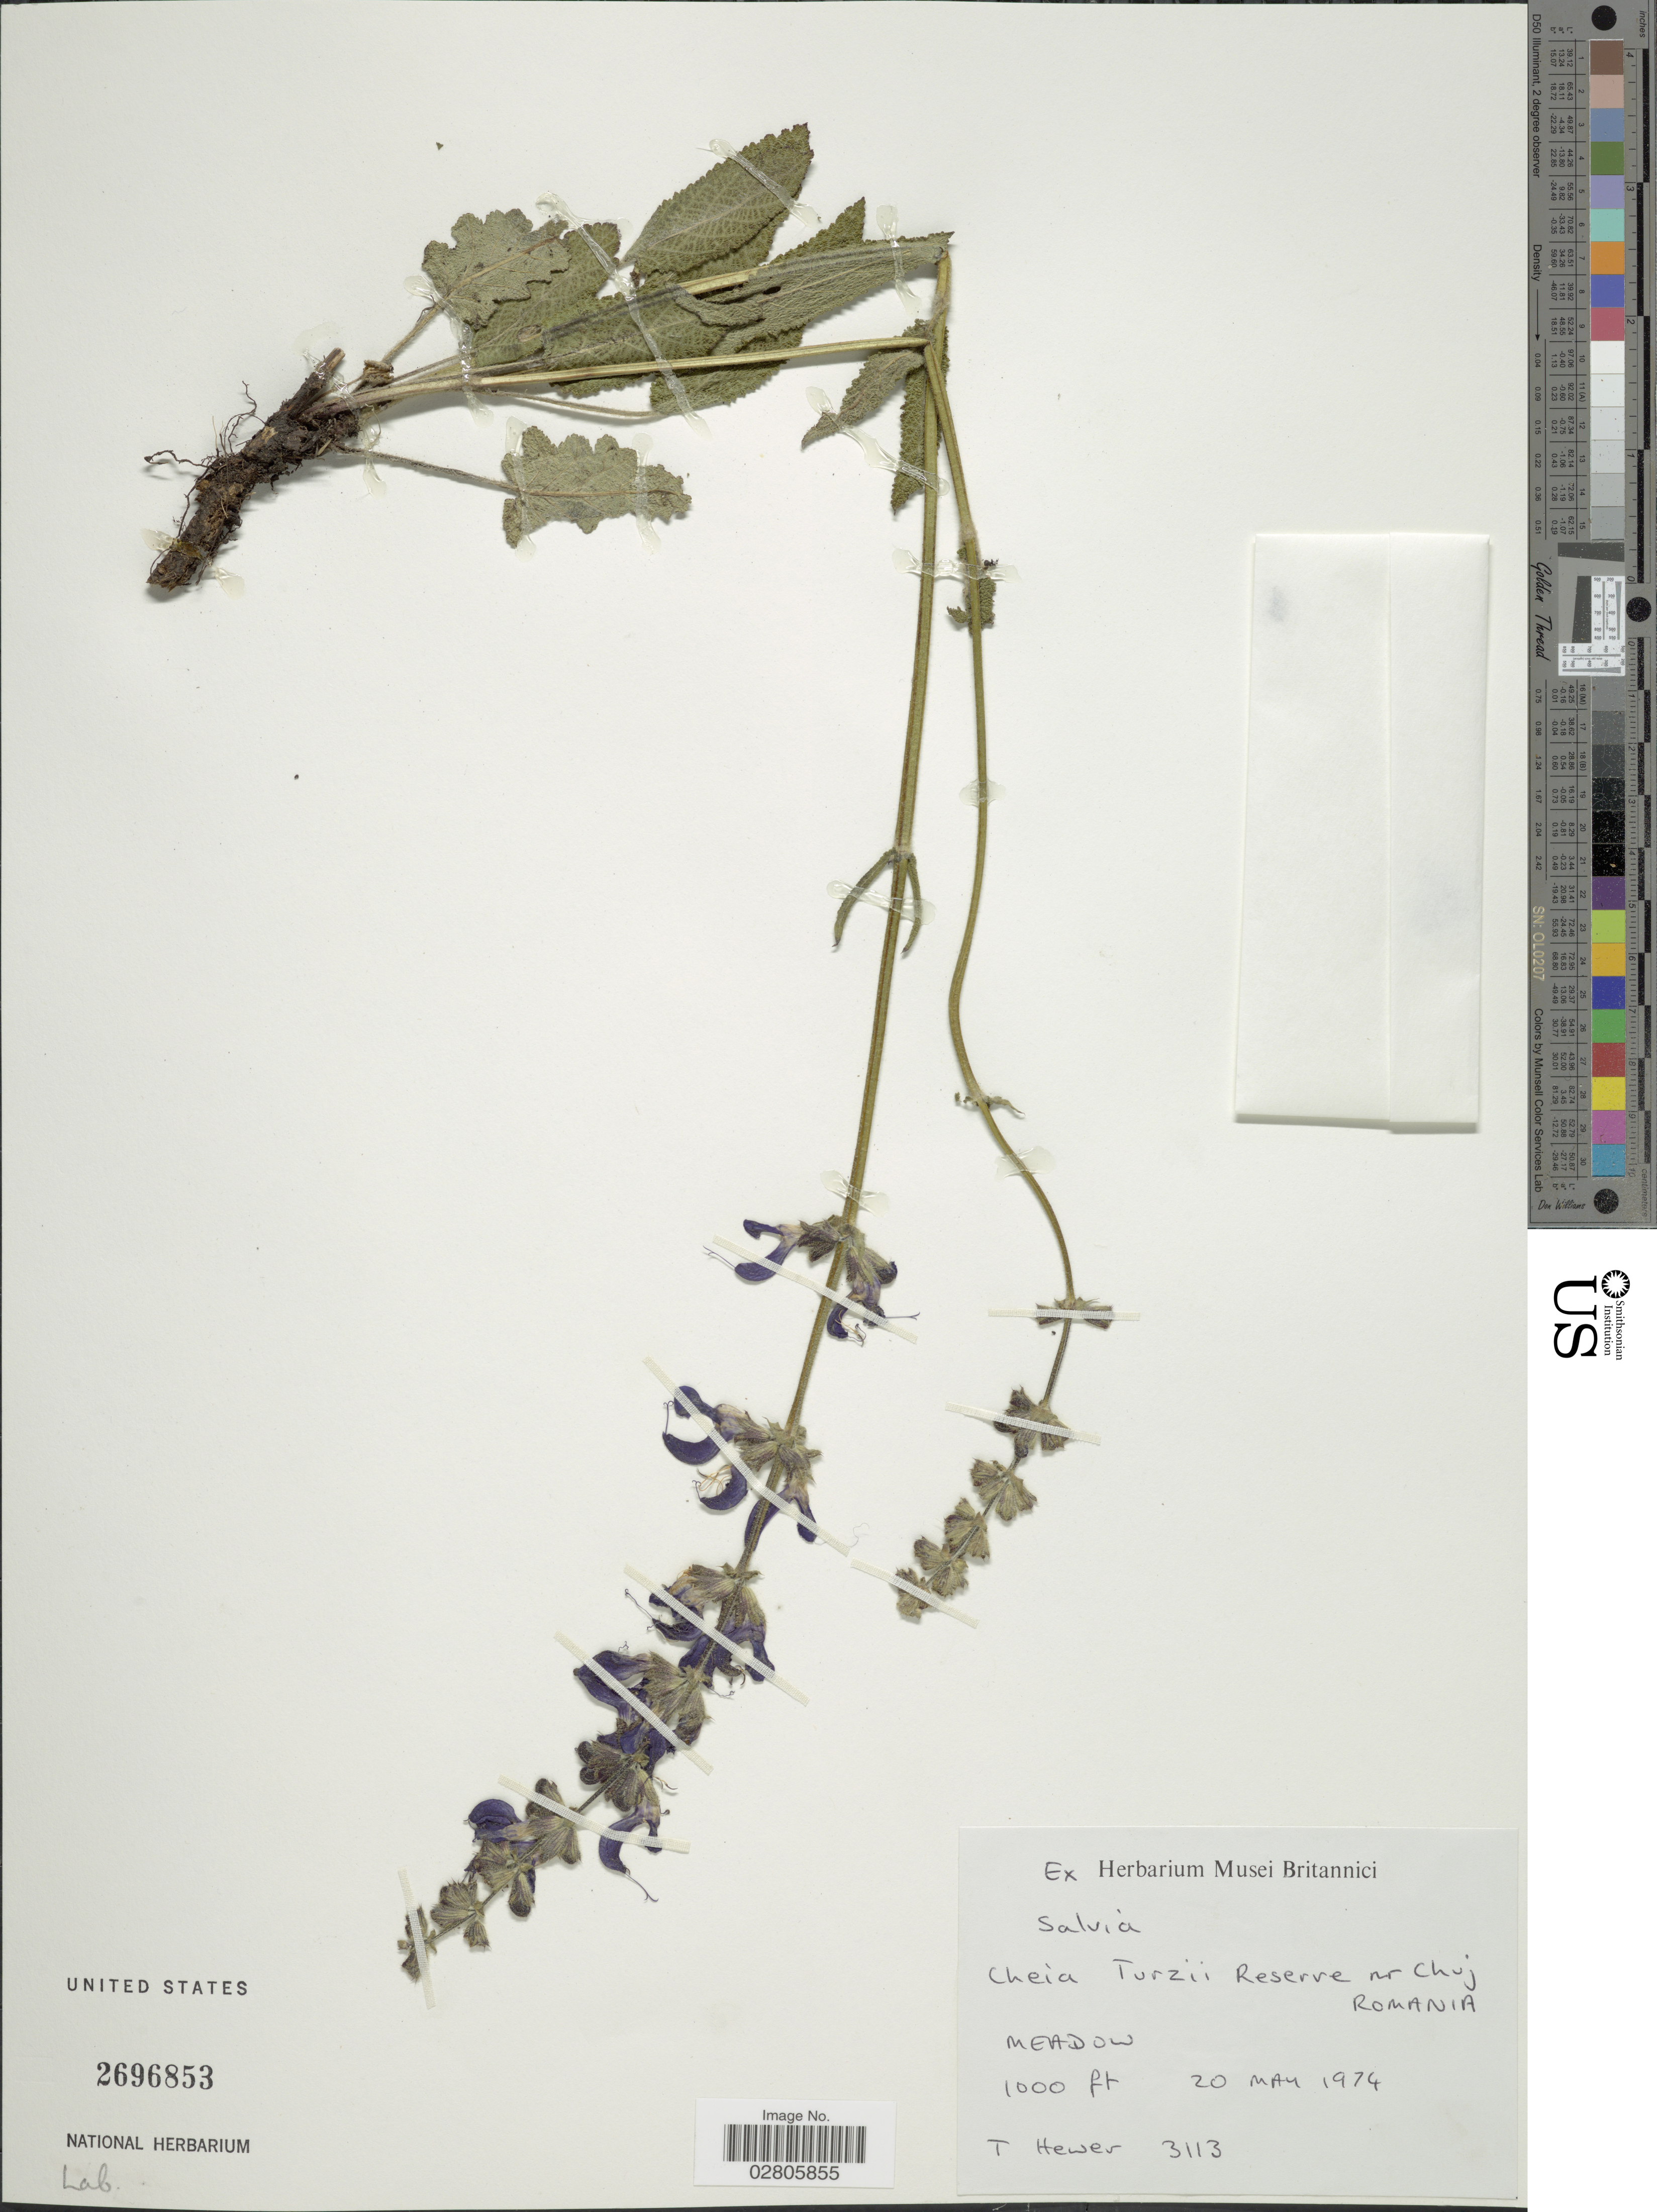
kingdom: Plantae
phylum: Tracheophyta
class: Magnoliopsida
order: Lamiales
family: Lamiaceae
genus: Salvia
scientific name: Salvia sp.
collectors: T. Hewer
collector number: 3113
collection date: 1974-05-20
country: Romania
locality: Cheia Turzii Reserve Nr Chuj.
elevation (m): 305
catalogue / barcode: US 2696853